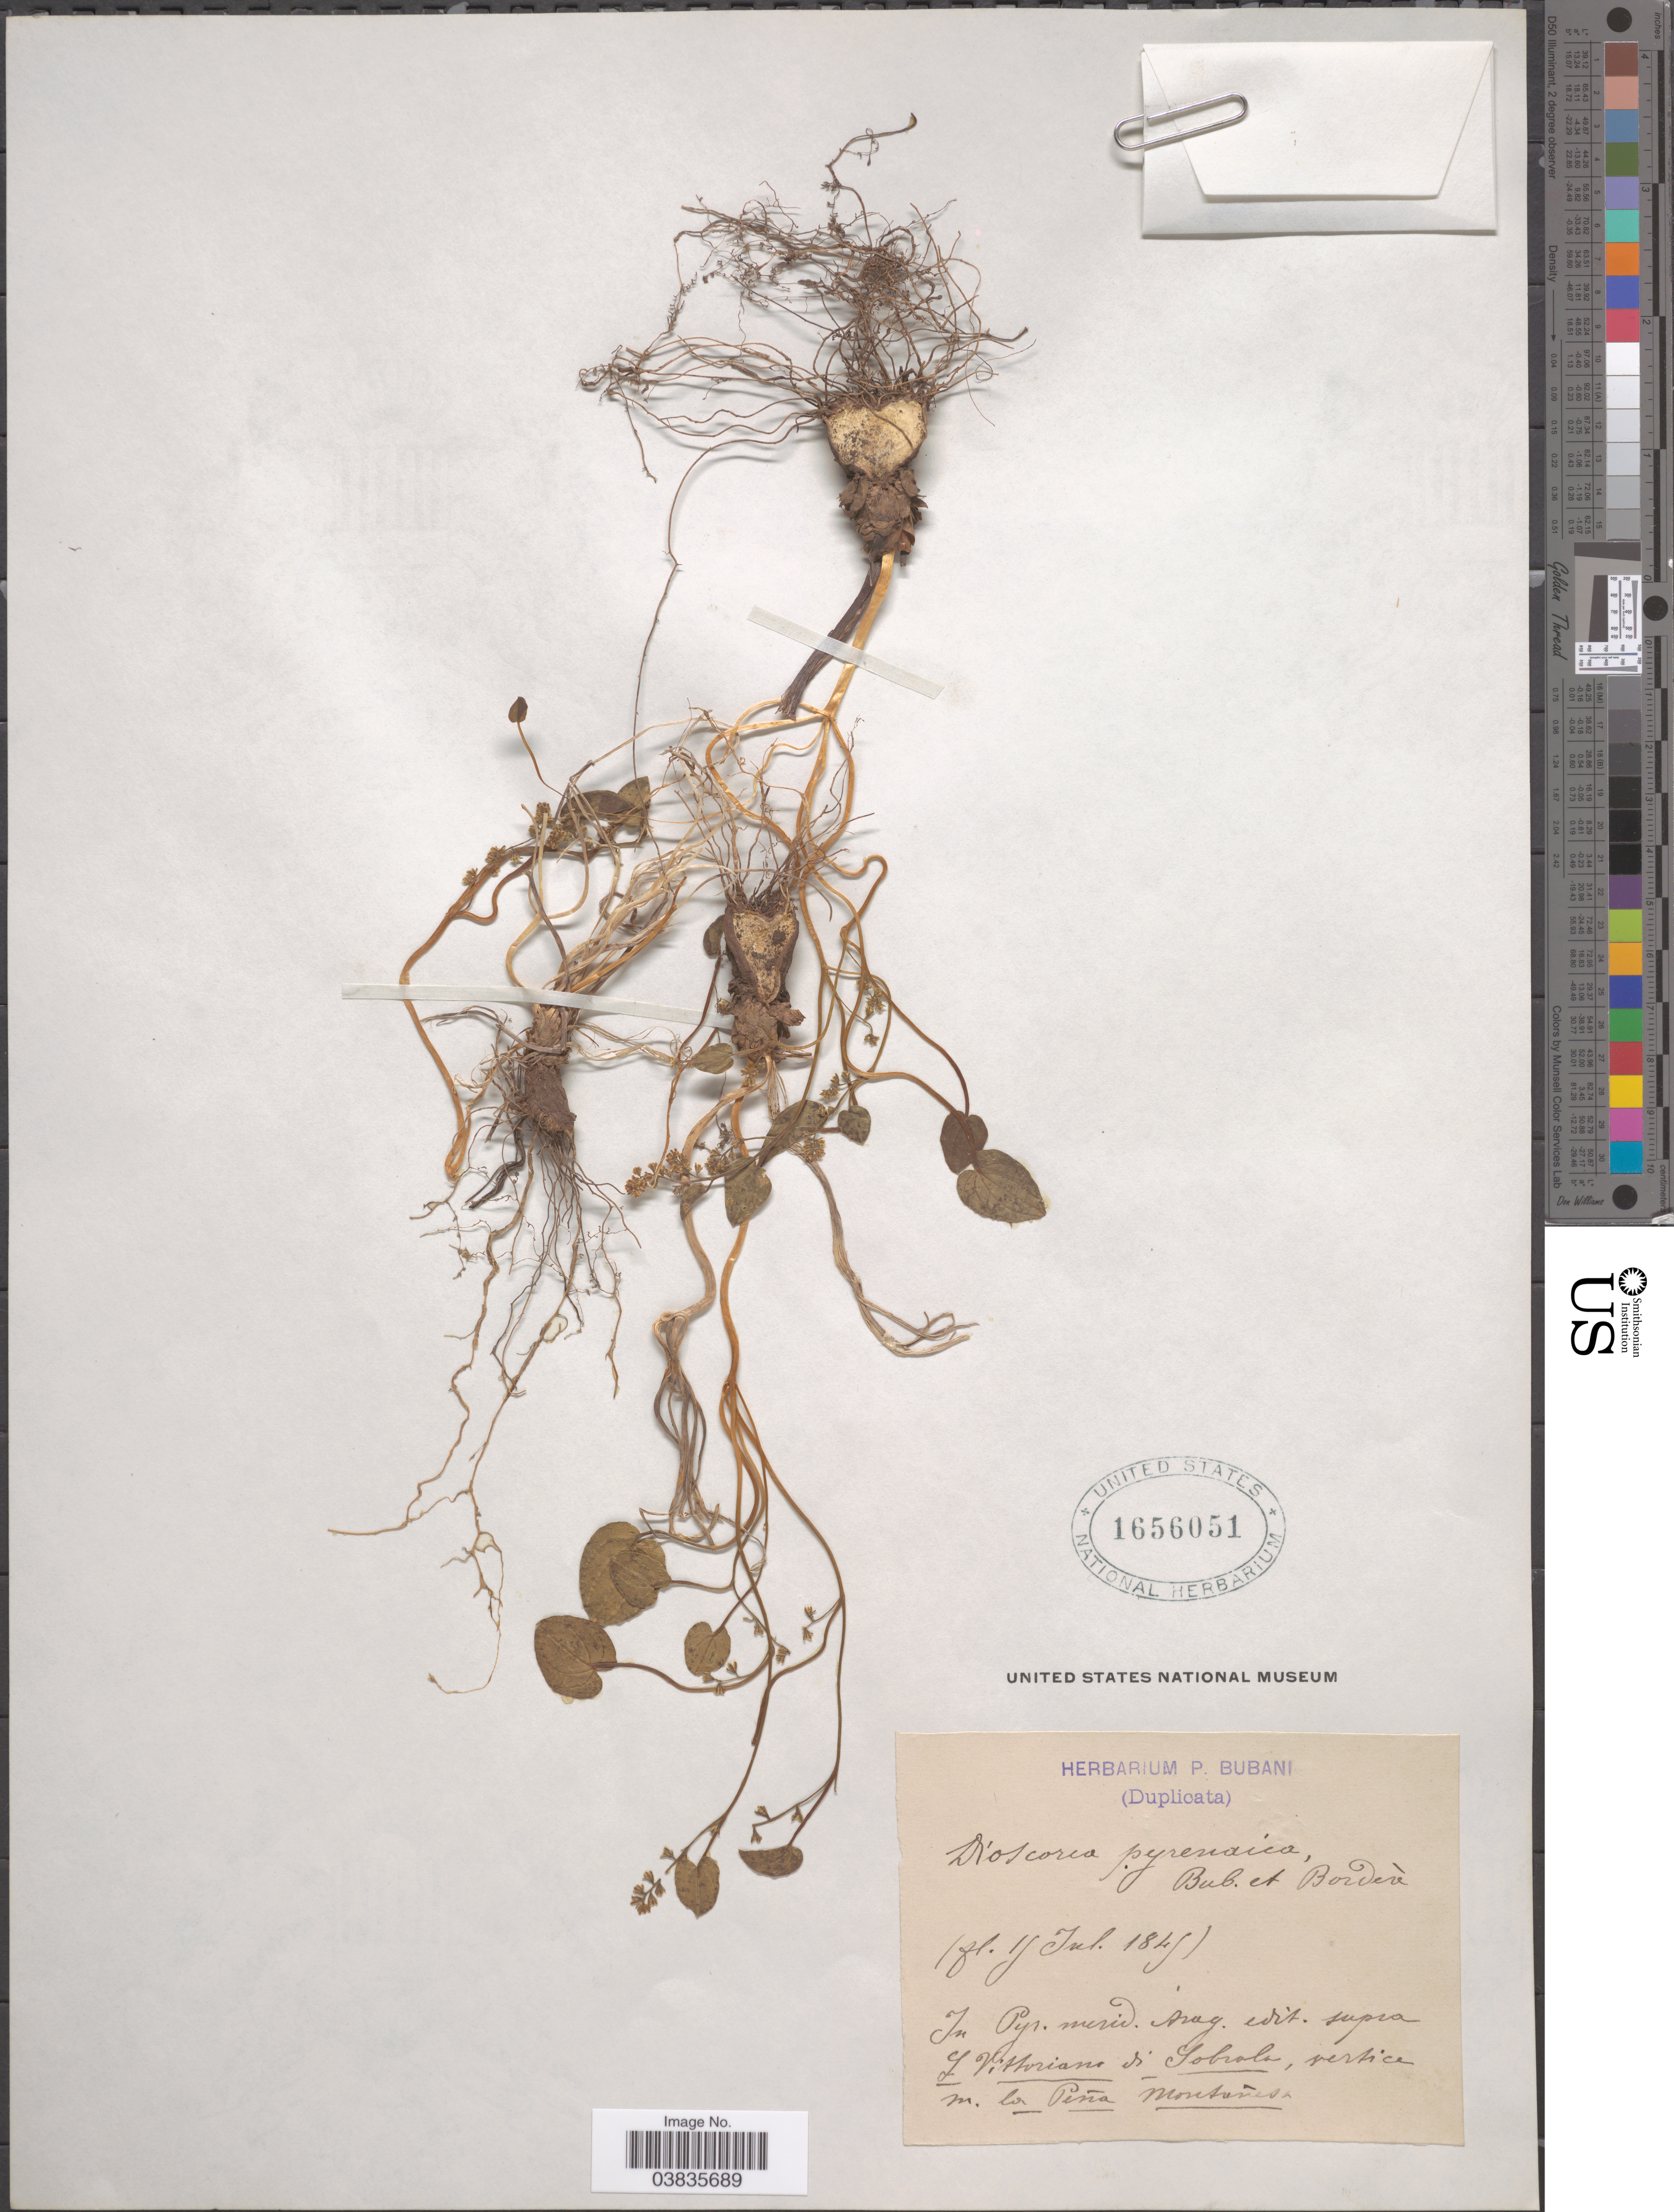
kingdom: Plantae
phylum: Tracheophyta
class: Liliopsida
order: Dioscoreales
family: Dioscoreaceae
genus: Dioscorea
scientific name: Dioscorea pyranaica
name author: Bubani & Bordere ex Gren.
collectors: ex herb. P. Bubani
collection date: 1845-07-15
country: Spain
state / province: Aragon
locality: In Pyr. merid. Arag. edit. supra S.Vittoriano di Sobrala, vertice m. la Peña Montanesa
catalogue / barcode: US 1656051